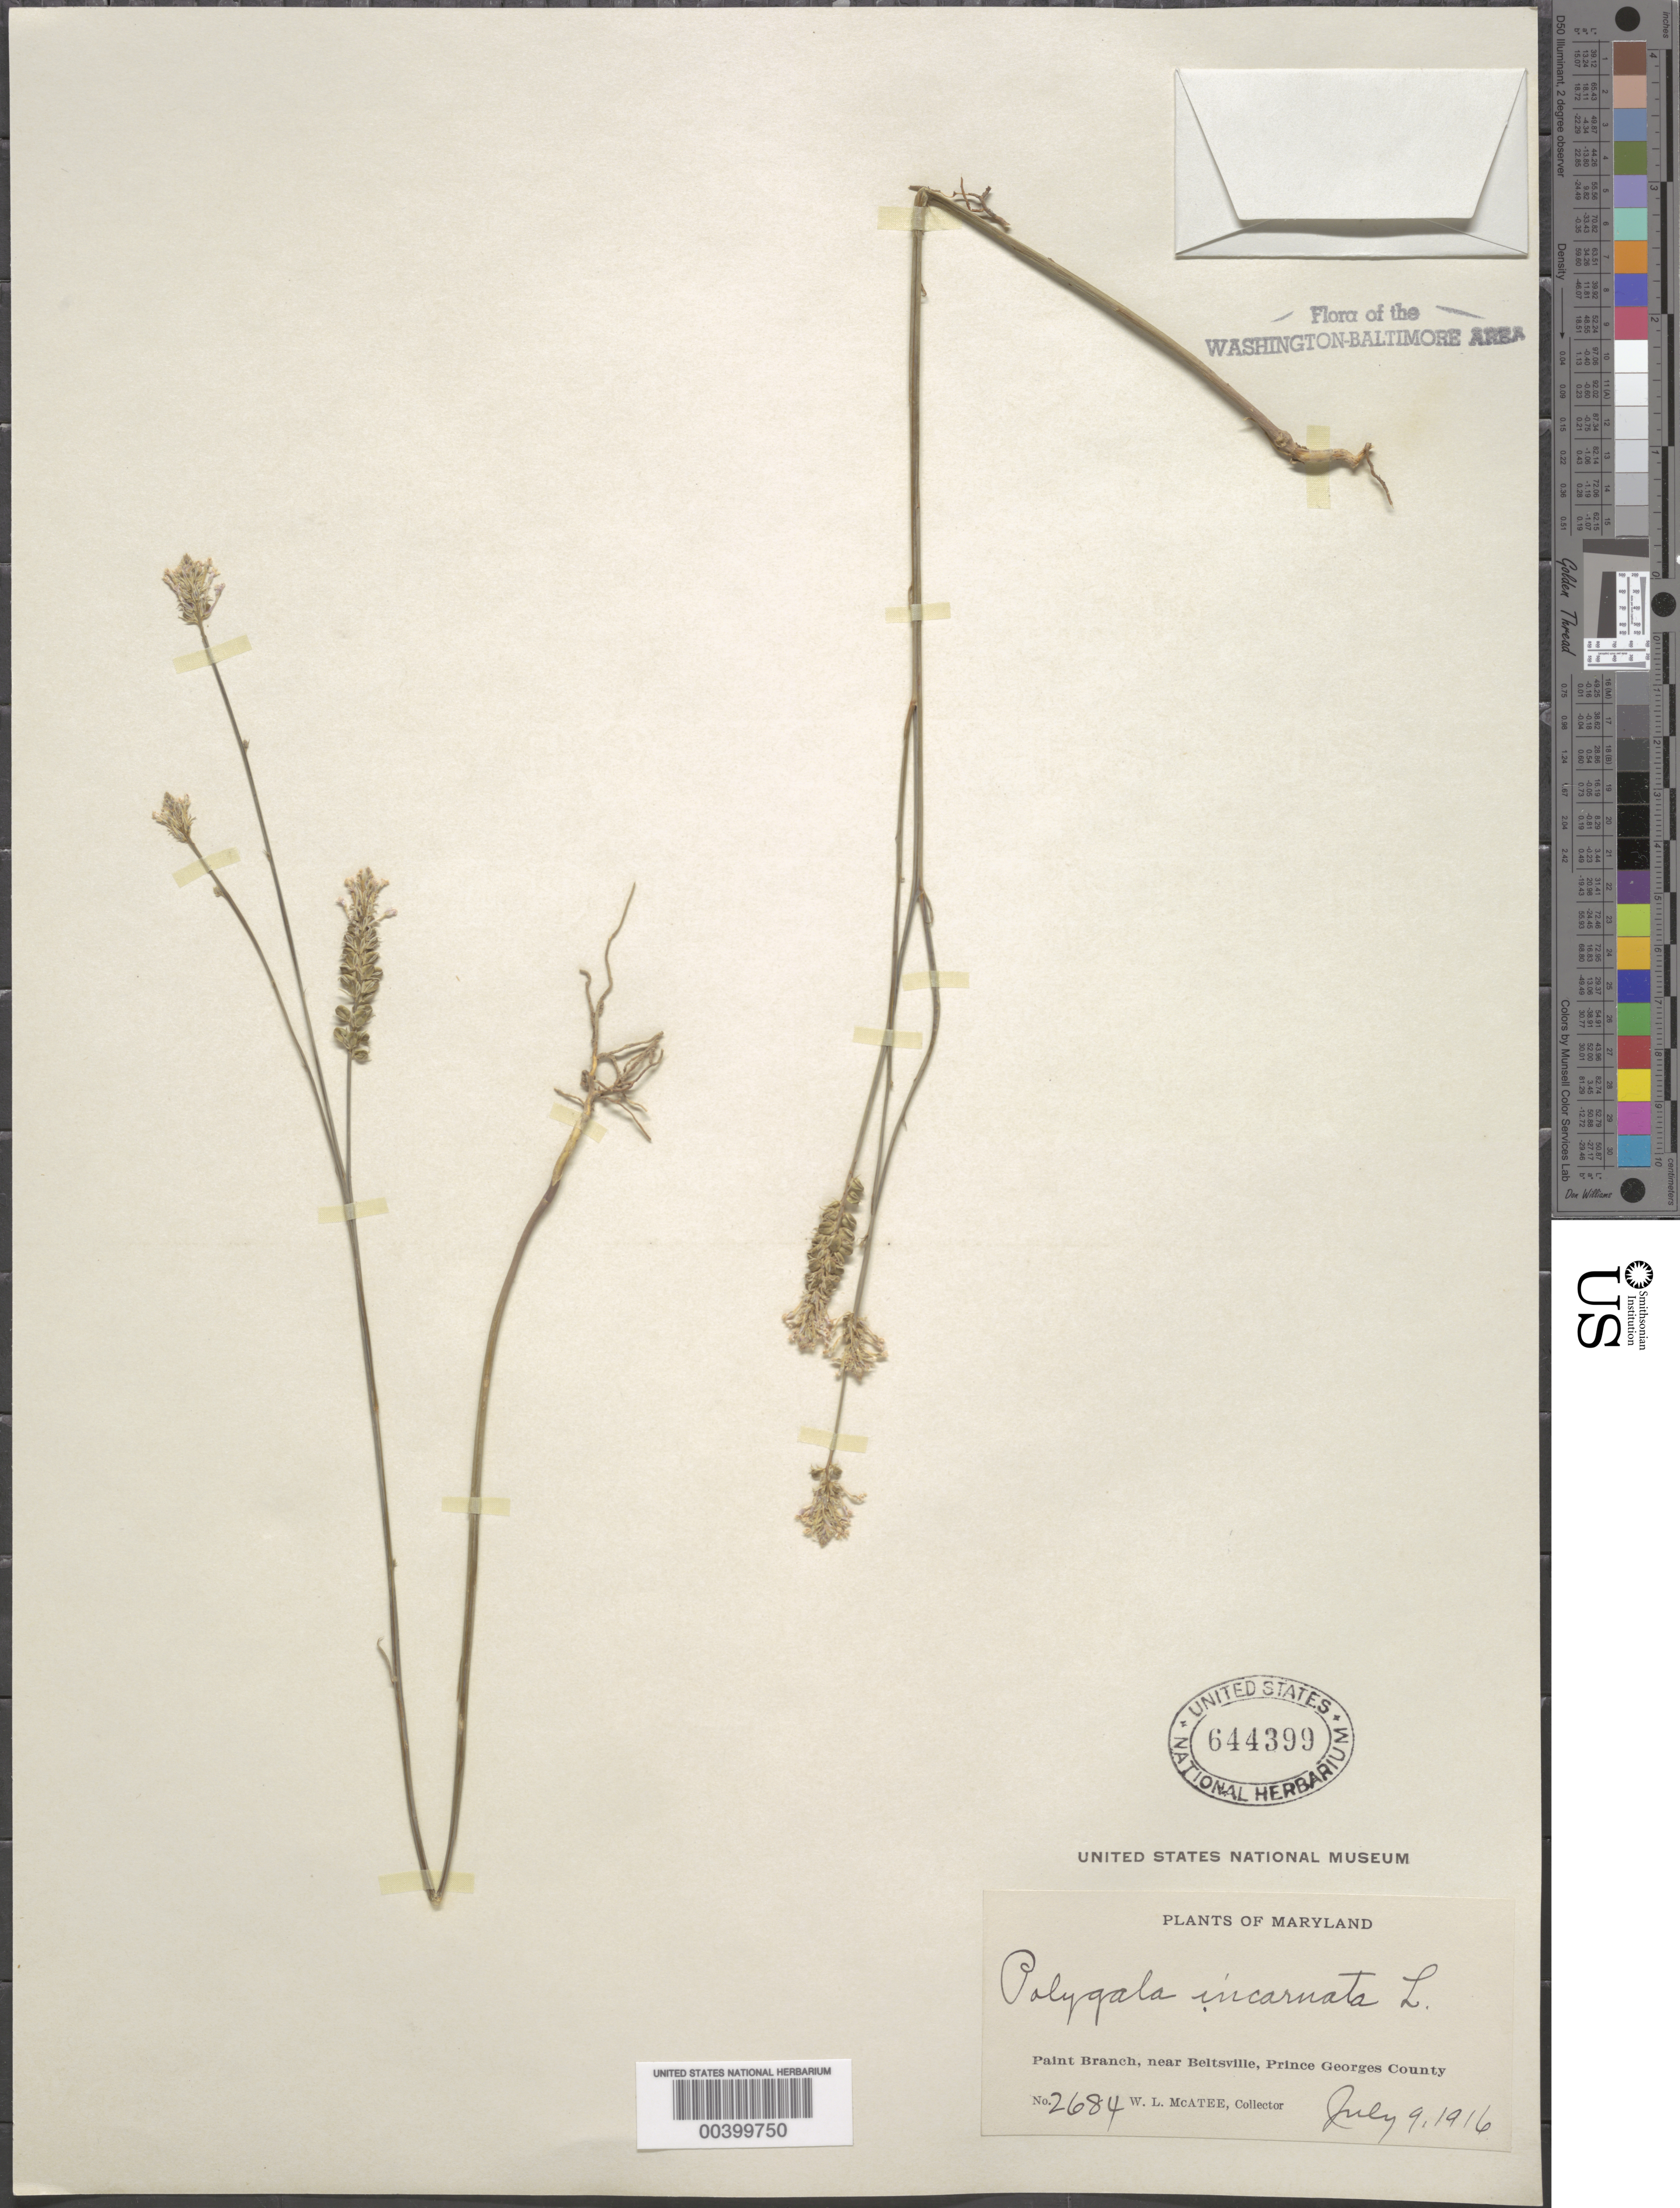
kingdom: Plantae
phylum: Tracheophyta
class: Magnoliopsida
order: Fabales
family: Polygalaceae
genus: Polygala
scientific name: Polygala incarnata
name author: L.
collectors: W. McAtee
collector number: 2684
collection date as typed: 09 Jul 1916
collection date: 1916-07-09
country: United States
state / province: Maryland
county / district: Prince George's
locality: Paint Branch, Beltsville vicinity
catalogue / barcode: US 644399